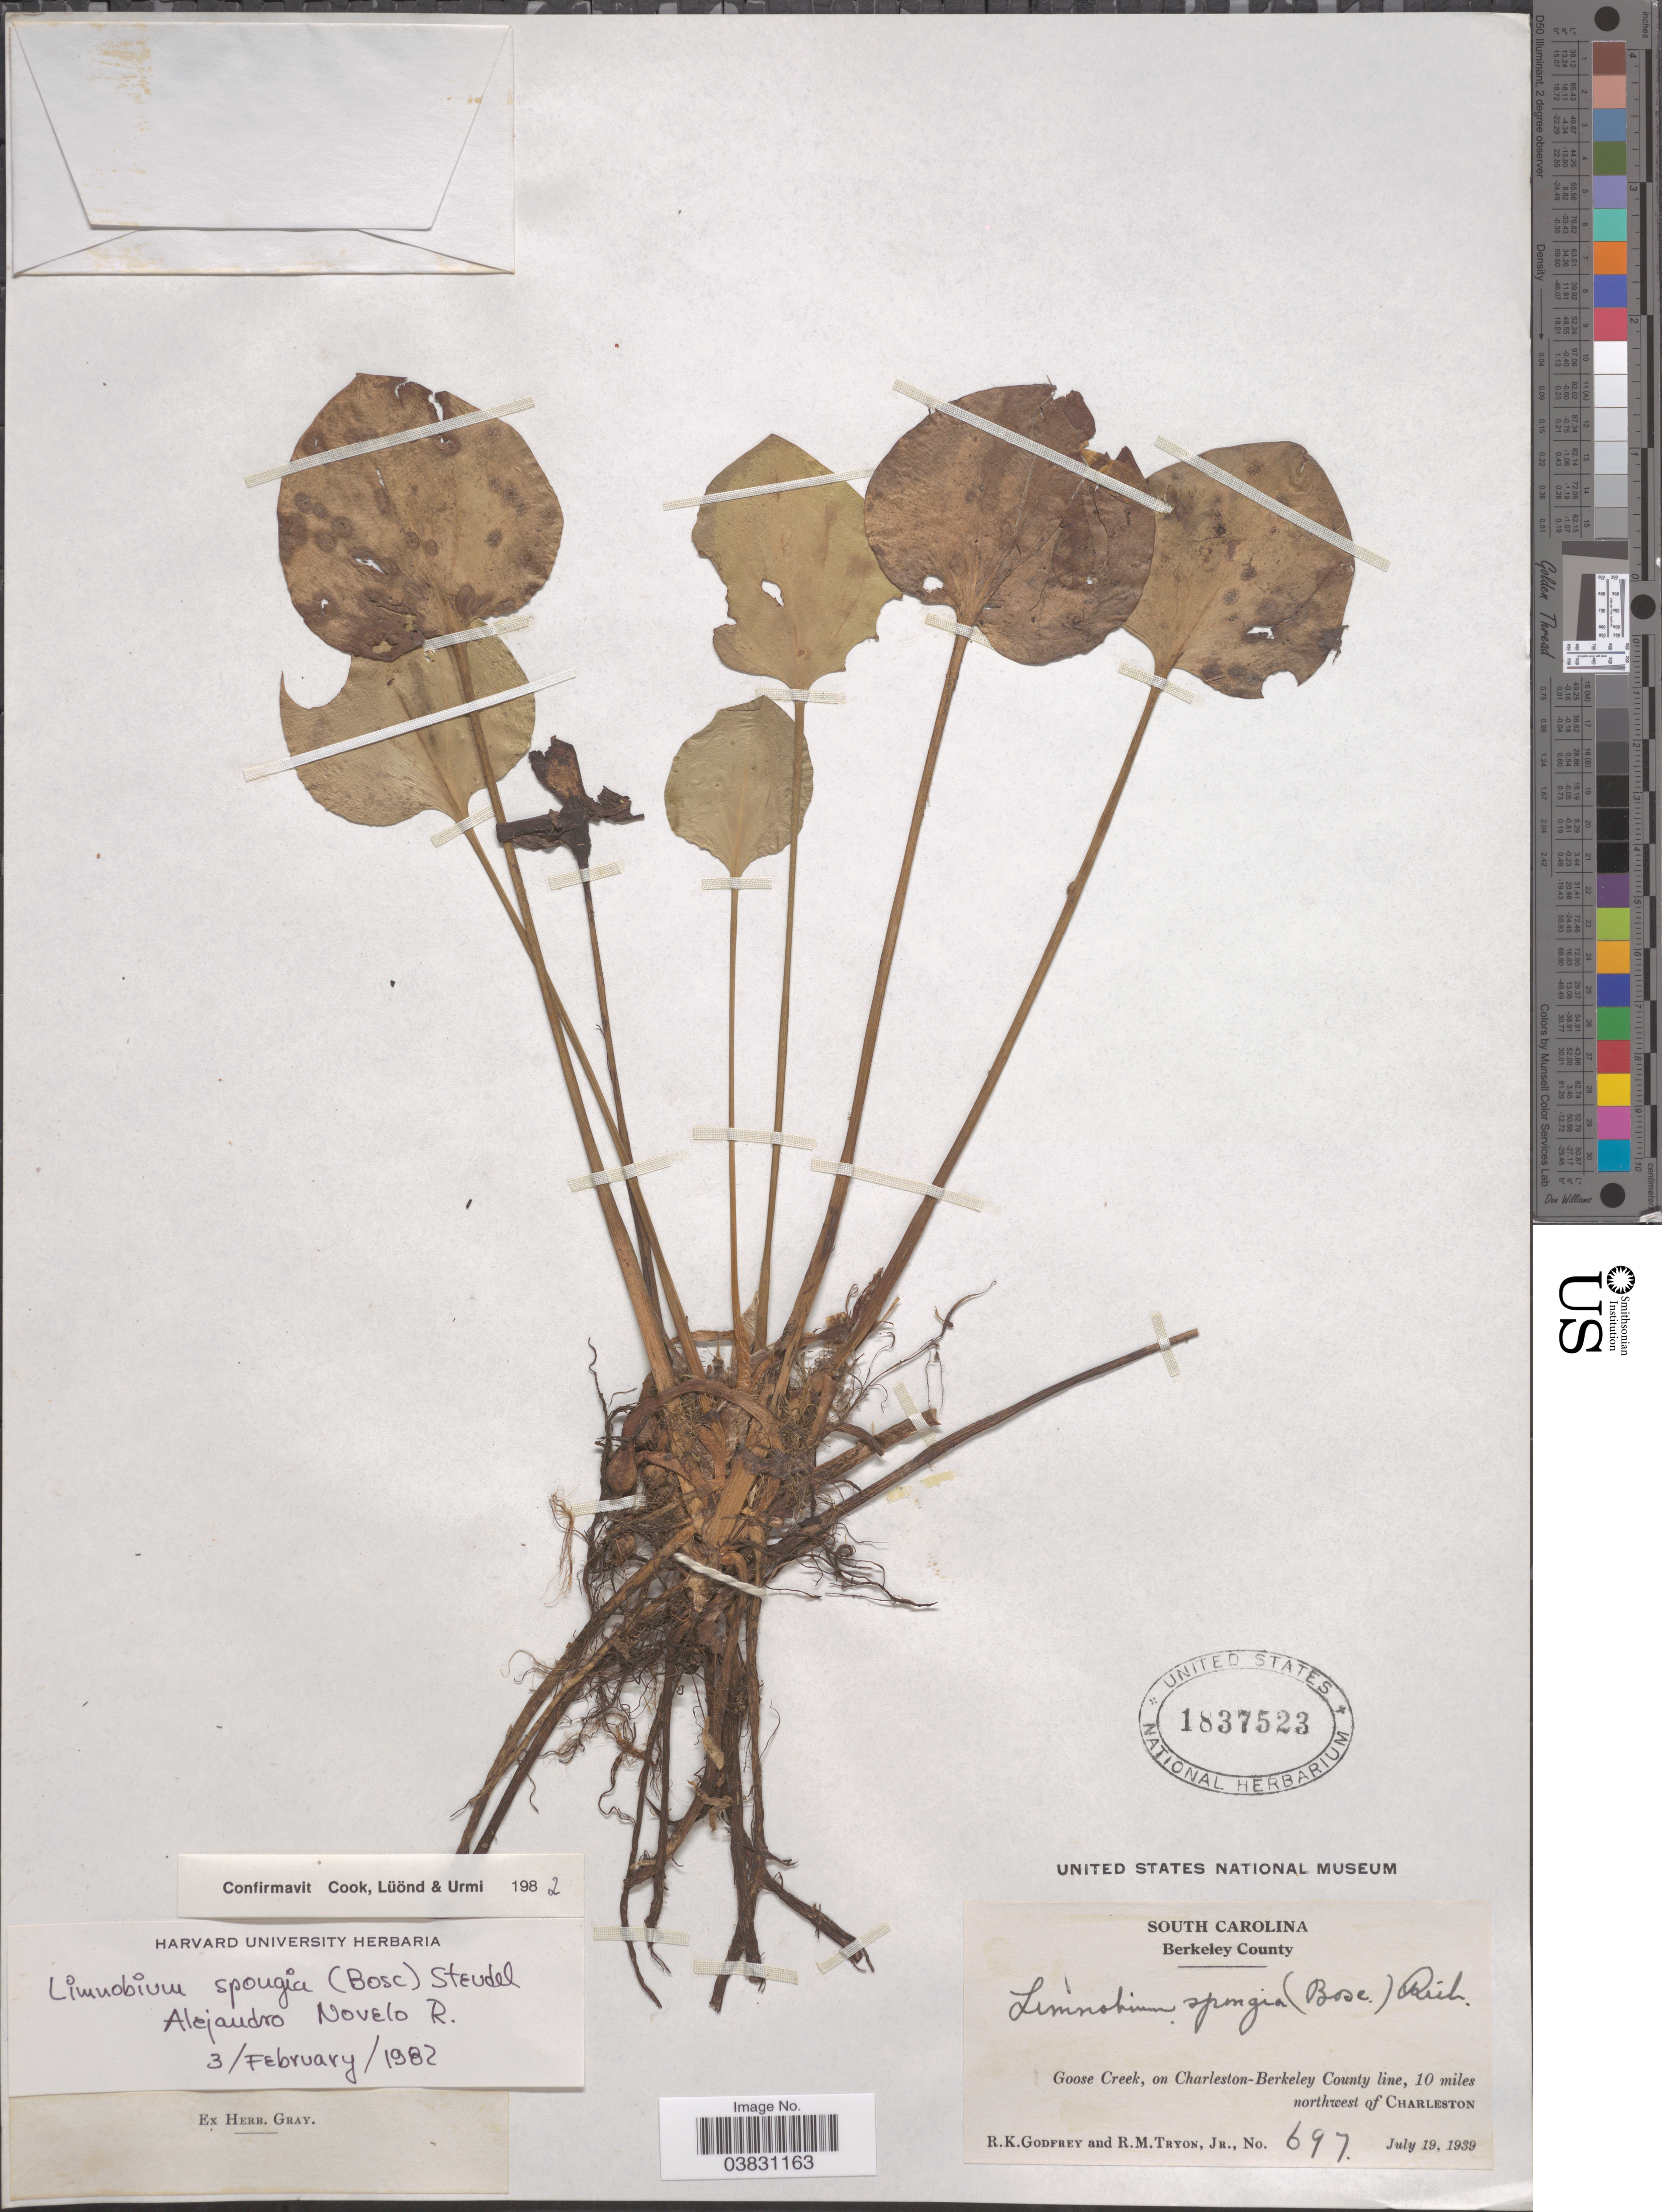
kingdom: Plantae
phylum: Tracheophyta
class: Liliopsida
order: Alismatales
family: Hydrocharitaceae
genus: Limnobium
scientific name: Limnobium spongia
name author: (Bosc) Rich. ex Steud.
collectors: R. K. Godfrey & R. Tryon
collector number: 697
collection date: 1939-07-19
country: United States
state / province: South Carolina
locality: Berkeley County. Goose Creek, on Charleston-Berkeley County line, 10 miles nortwest of Charleston.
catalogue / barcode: US 1837523